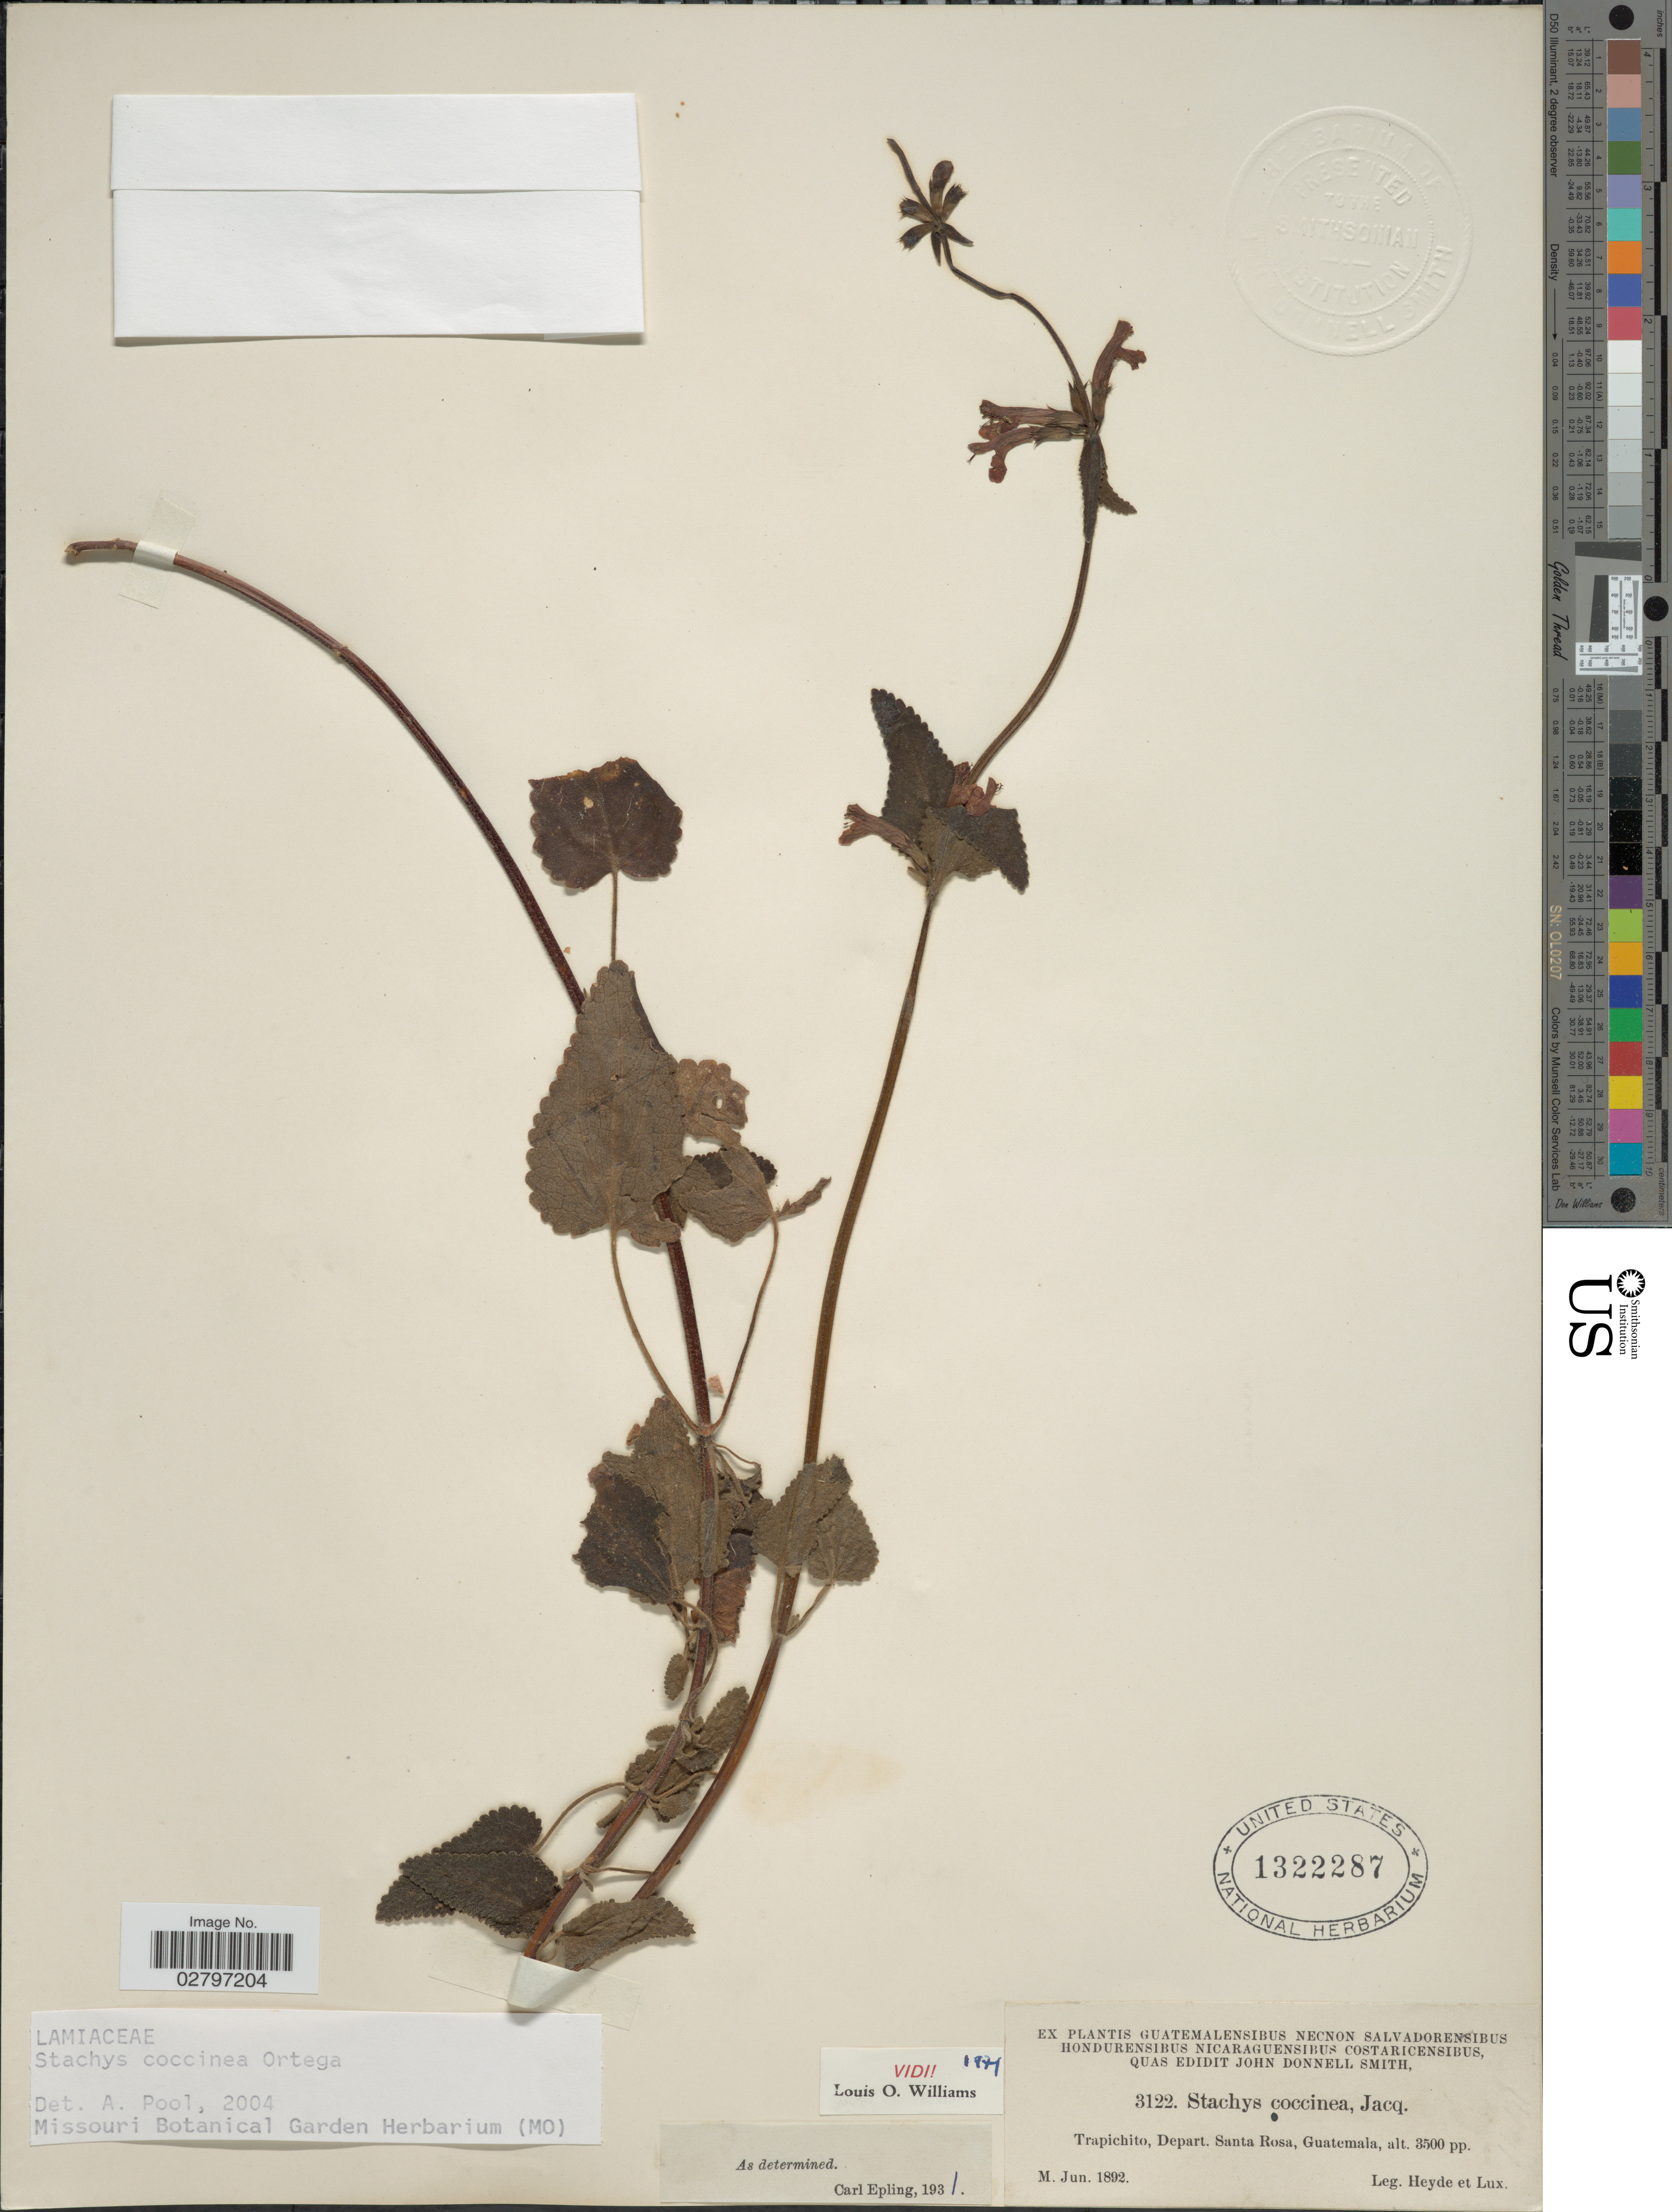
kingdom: Plantae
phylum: Tracheophyta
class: Magnoliopsida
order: Lamiales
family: Lamiaceae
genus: Stachys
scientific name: Stachys coccinea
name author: Ortega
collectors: Heyde & Lux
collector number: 3122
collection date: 1892-06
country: Guatemala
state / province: Santa Rosa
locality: Trapichito, Depart. Santa Rosa.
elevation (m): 1067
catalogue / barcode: US 1322287